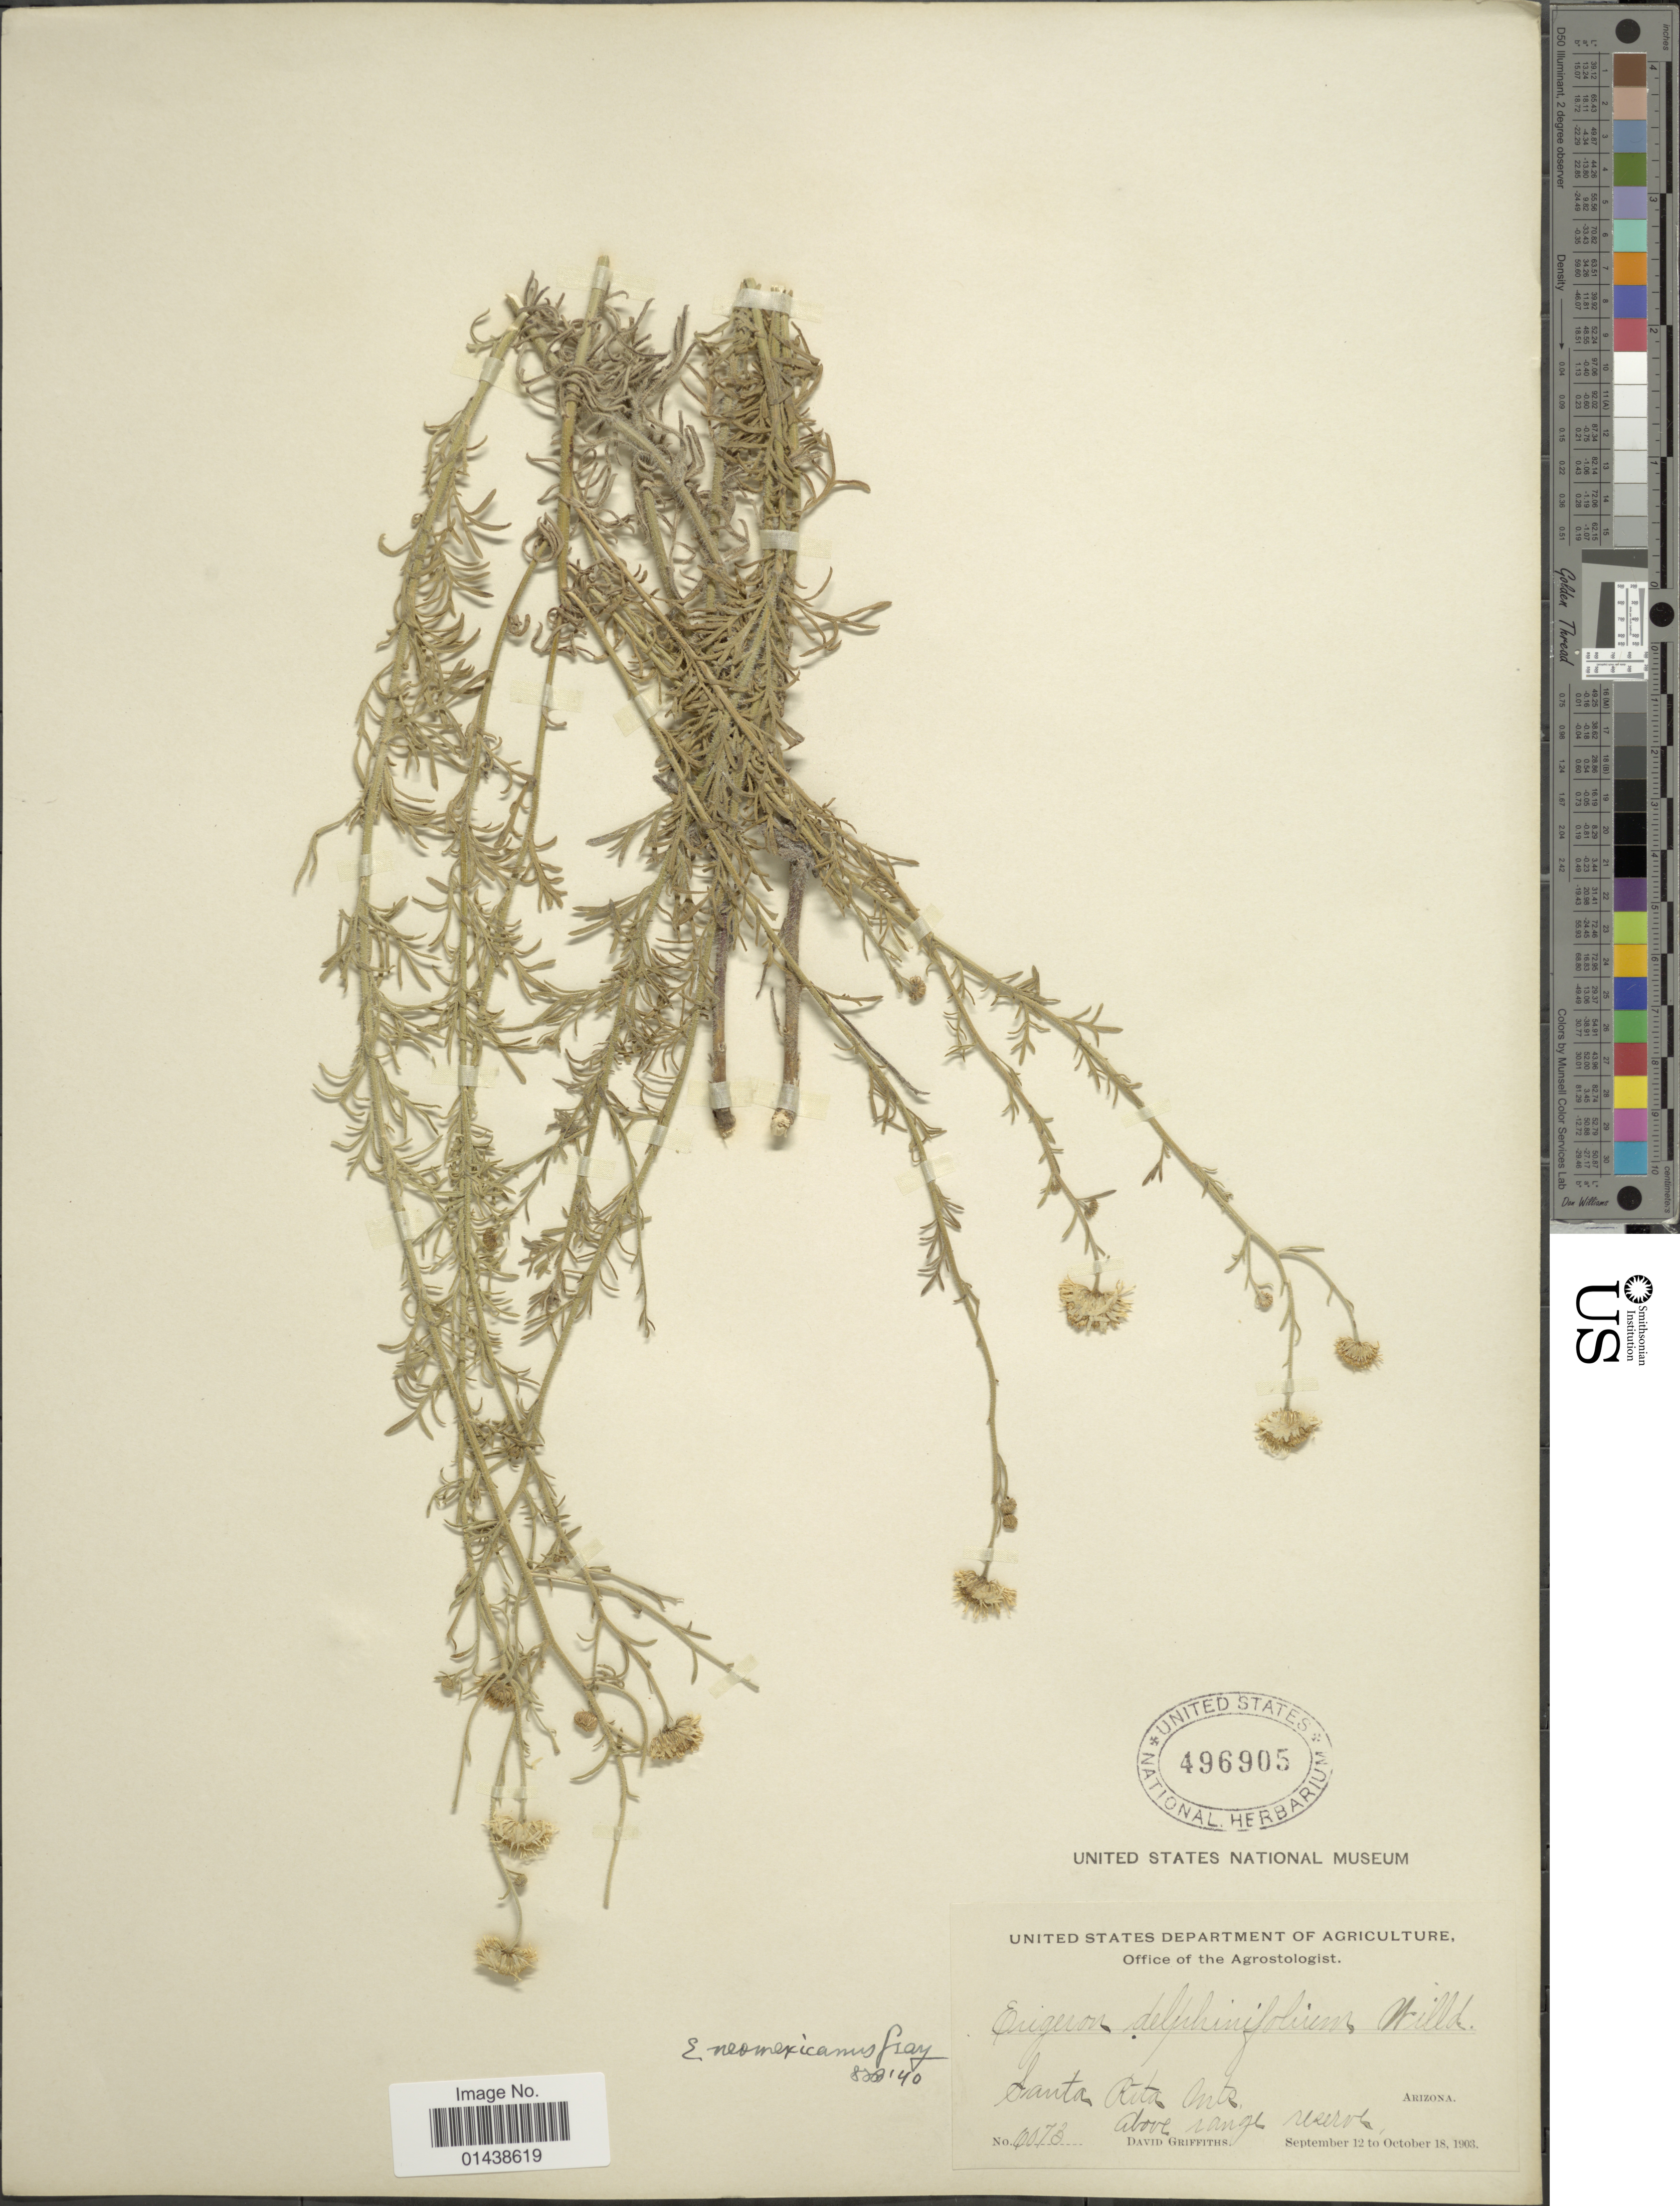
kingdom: Plantae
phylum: Tracheophyta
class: Magnoliopsida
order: Asterales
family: Asteraceae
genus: Erigeron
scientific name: Erigeron neomexicanus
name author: A. Gray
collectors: D. Griffiths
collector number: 6073*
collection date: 1903-09-12/1903-10-18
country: United States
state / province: Arizona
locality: Santa Rita Mts. above range reserve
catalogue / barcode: US 496905